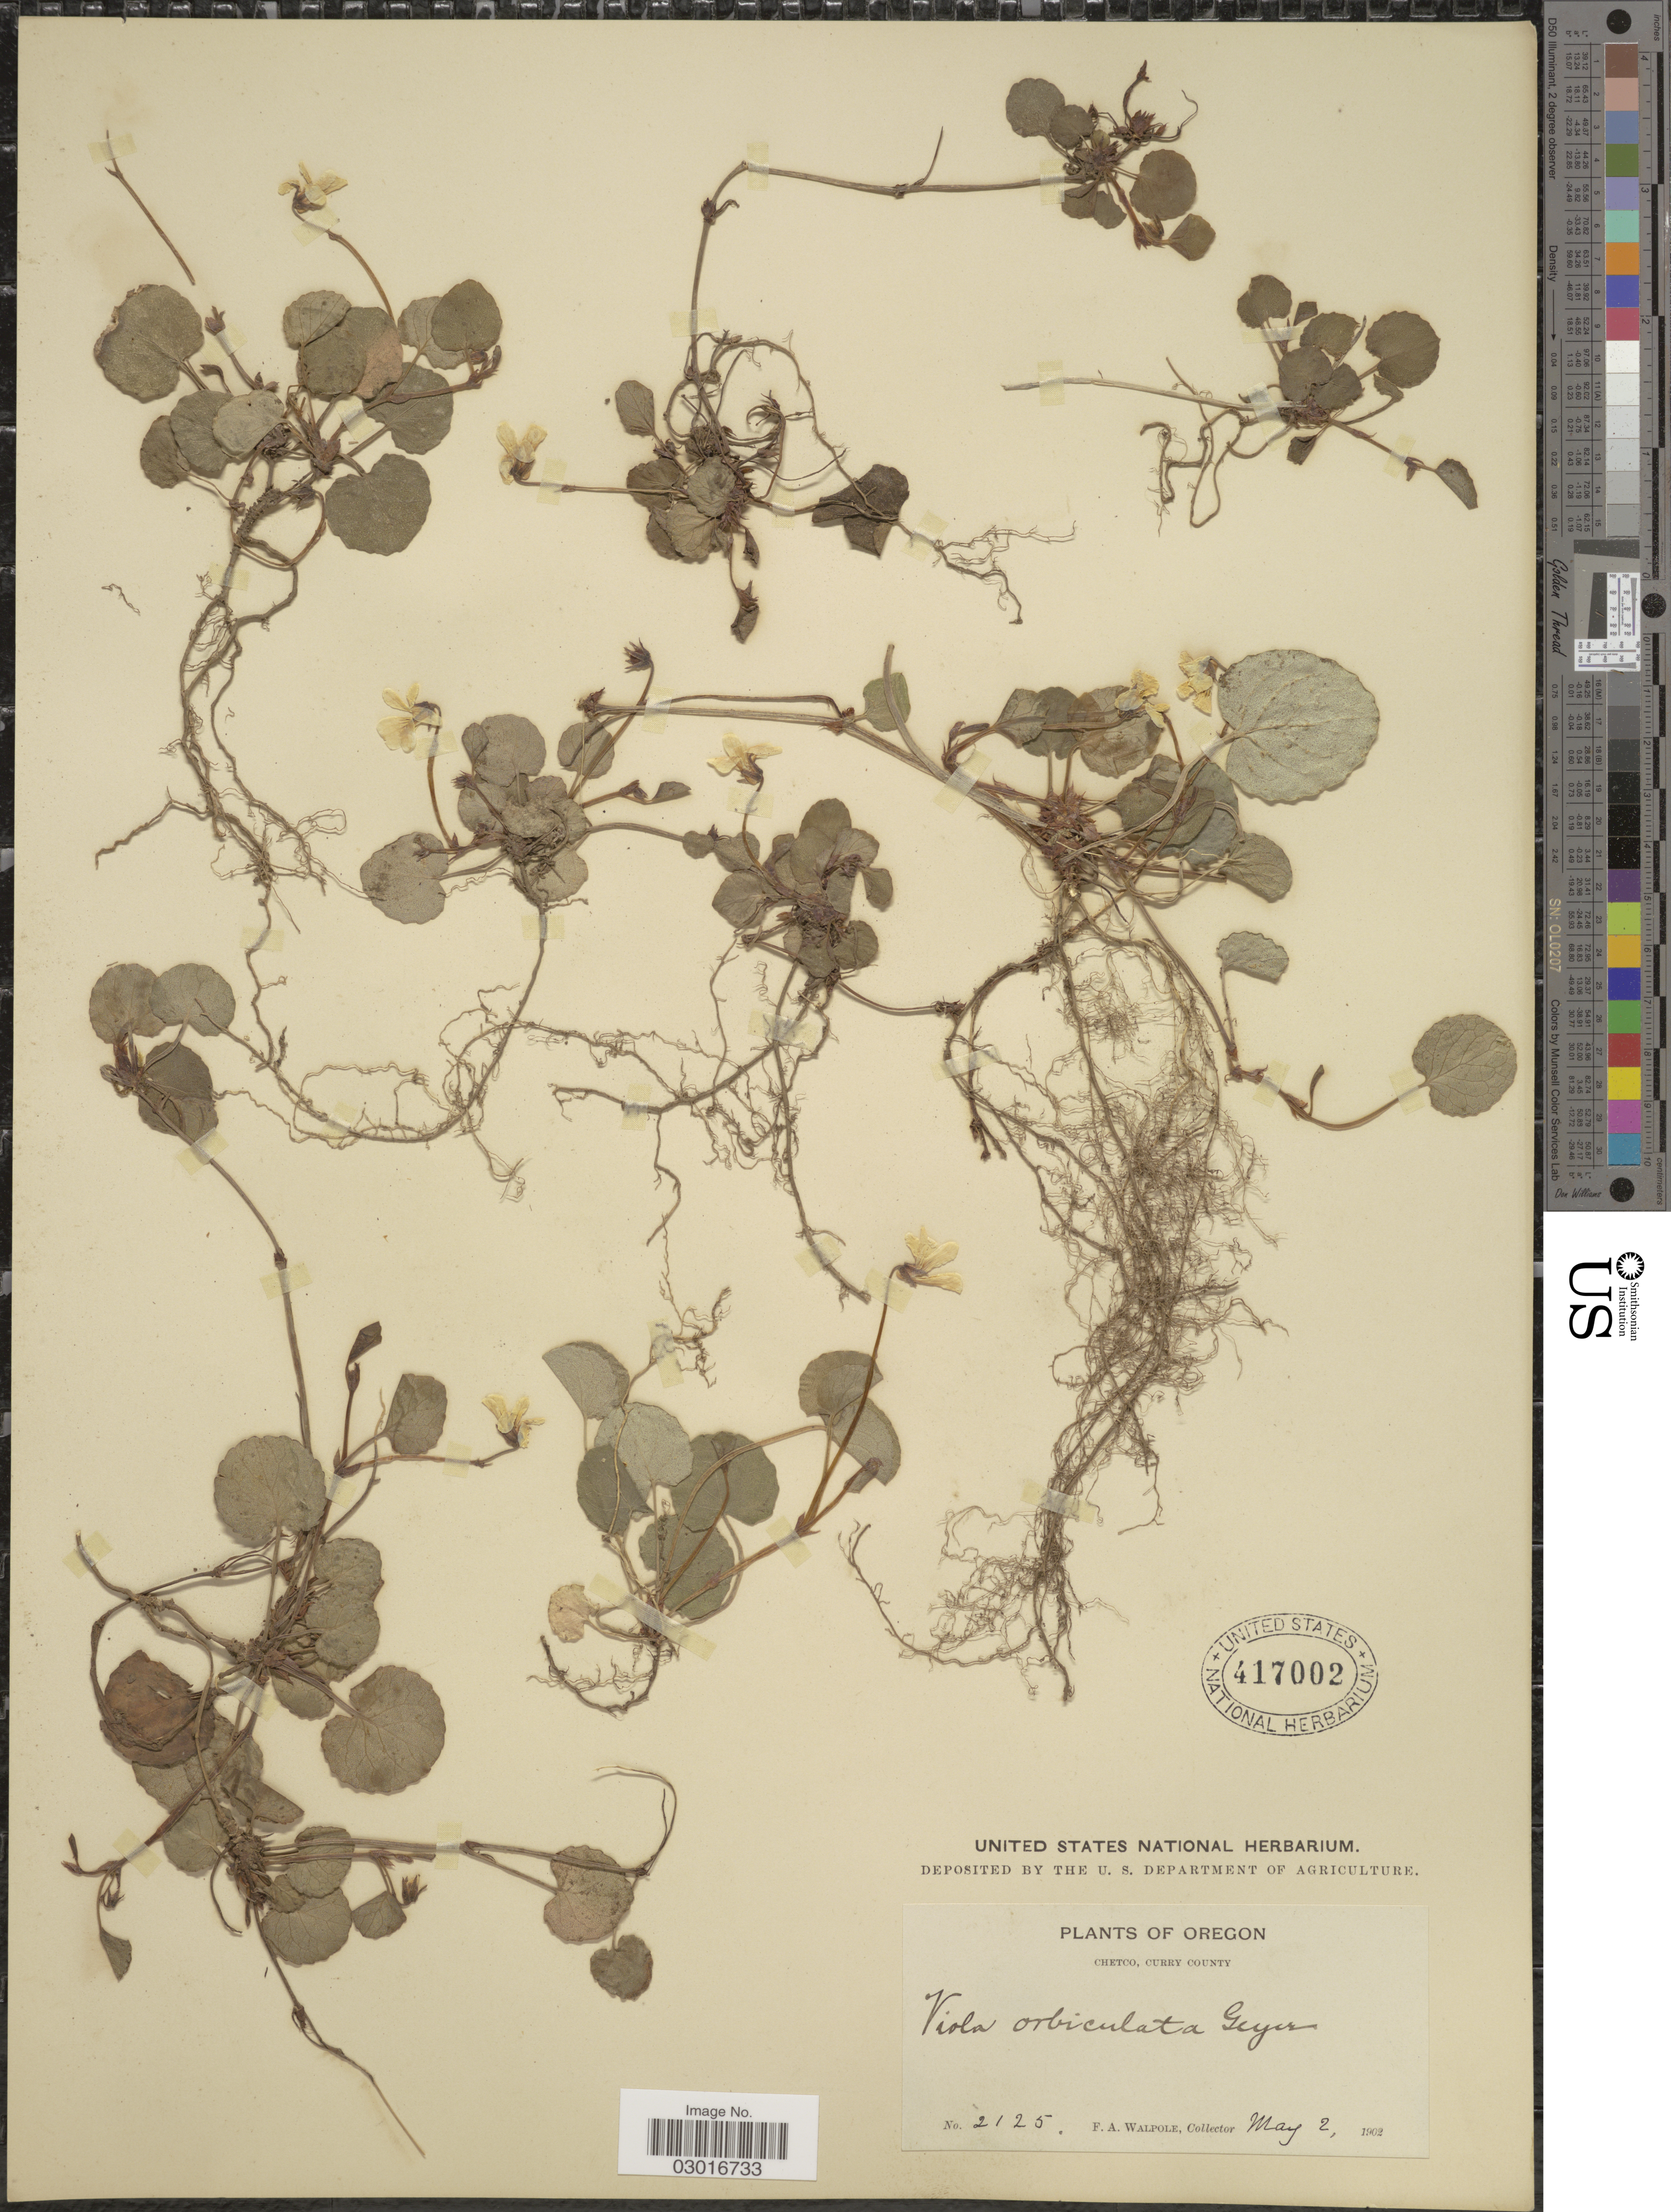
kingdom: Plantae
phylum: Tracheophyta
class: Magnoliopsida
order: Malpighiales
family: Violaceae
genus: Viola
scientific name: Viola sempervirens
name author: Greene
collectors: F. Walpole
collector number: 2125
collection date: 1902-05-02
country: United States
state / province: Oregon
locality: Chetco, Curry County.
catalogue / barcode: US 417002